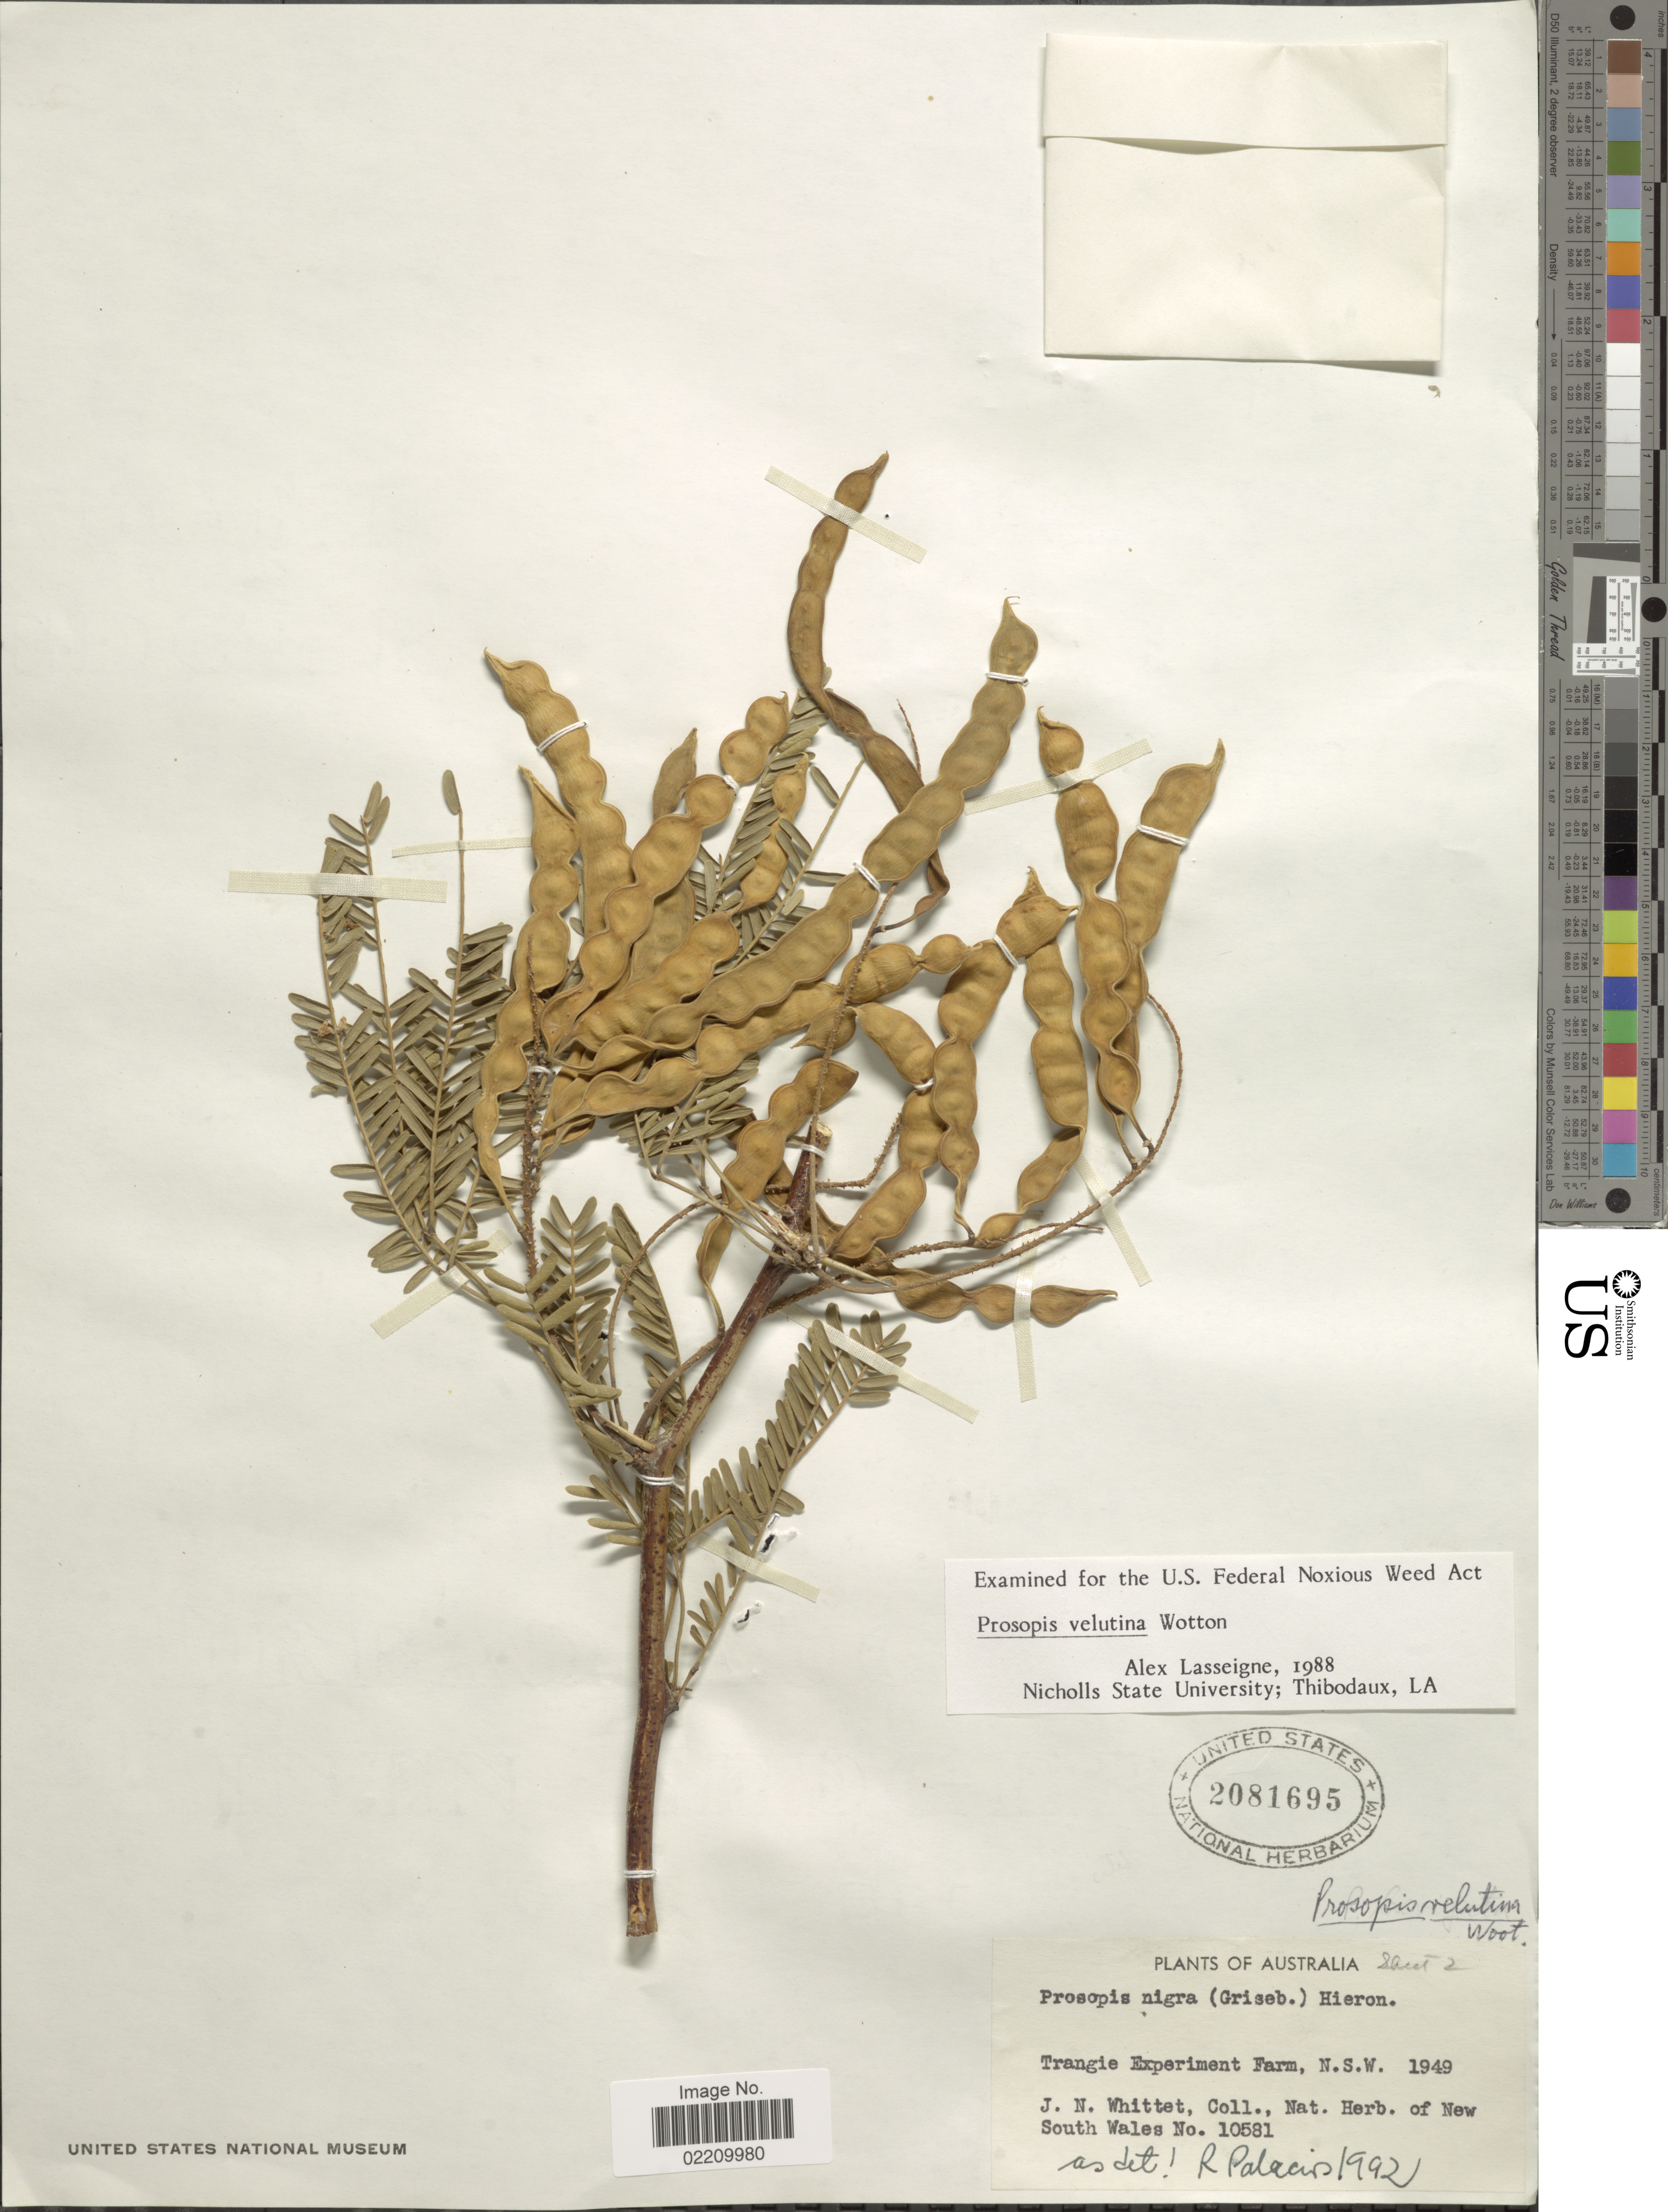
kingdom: Plantae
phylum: Tracheophyta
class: Magnoliopsida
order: Fabales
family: Fabaceae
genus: Neltuma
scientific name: Neltuma velutina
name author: (Wooton) Britton & Rose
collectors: J. Whittet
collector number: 10581?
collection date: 1949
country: Australia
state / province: New South Wales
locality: Trangie Experiment Farm, N. S. W.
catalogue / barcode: US 2081695